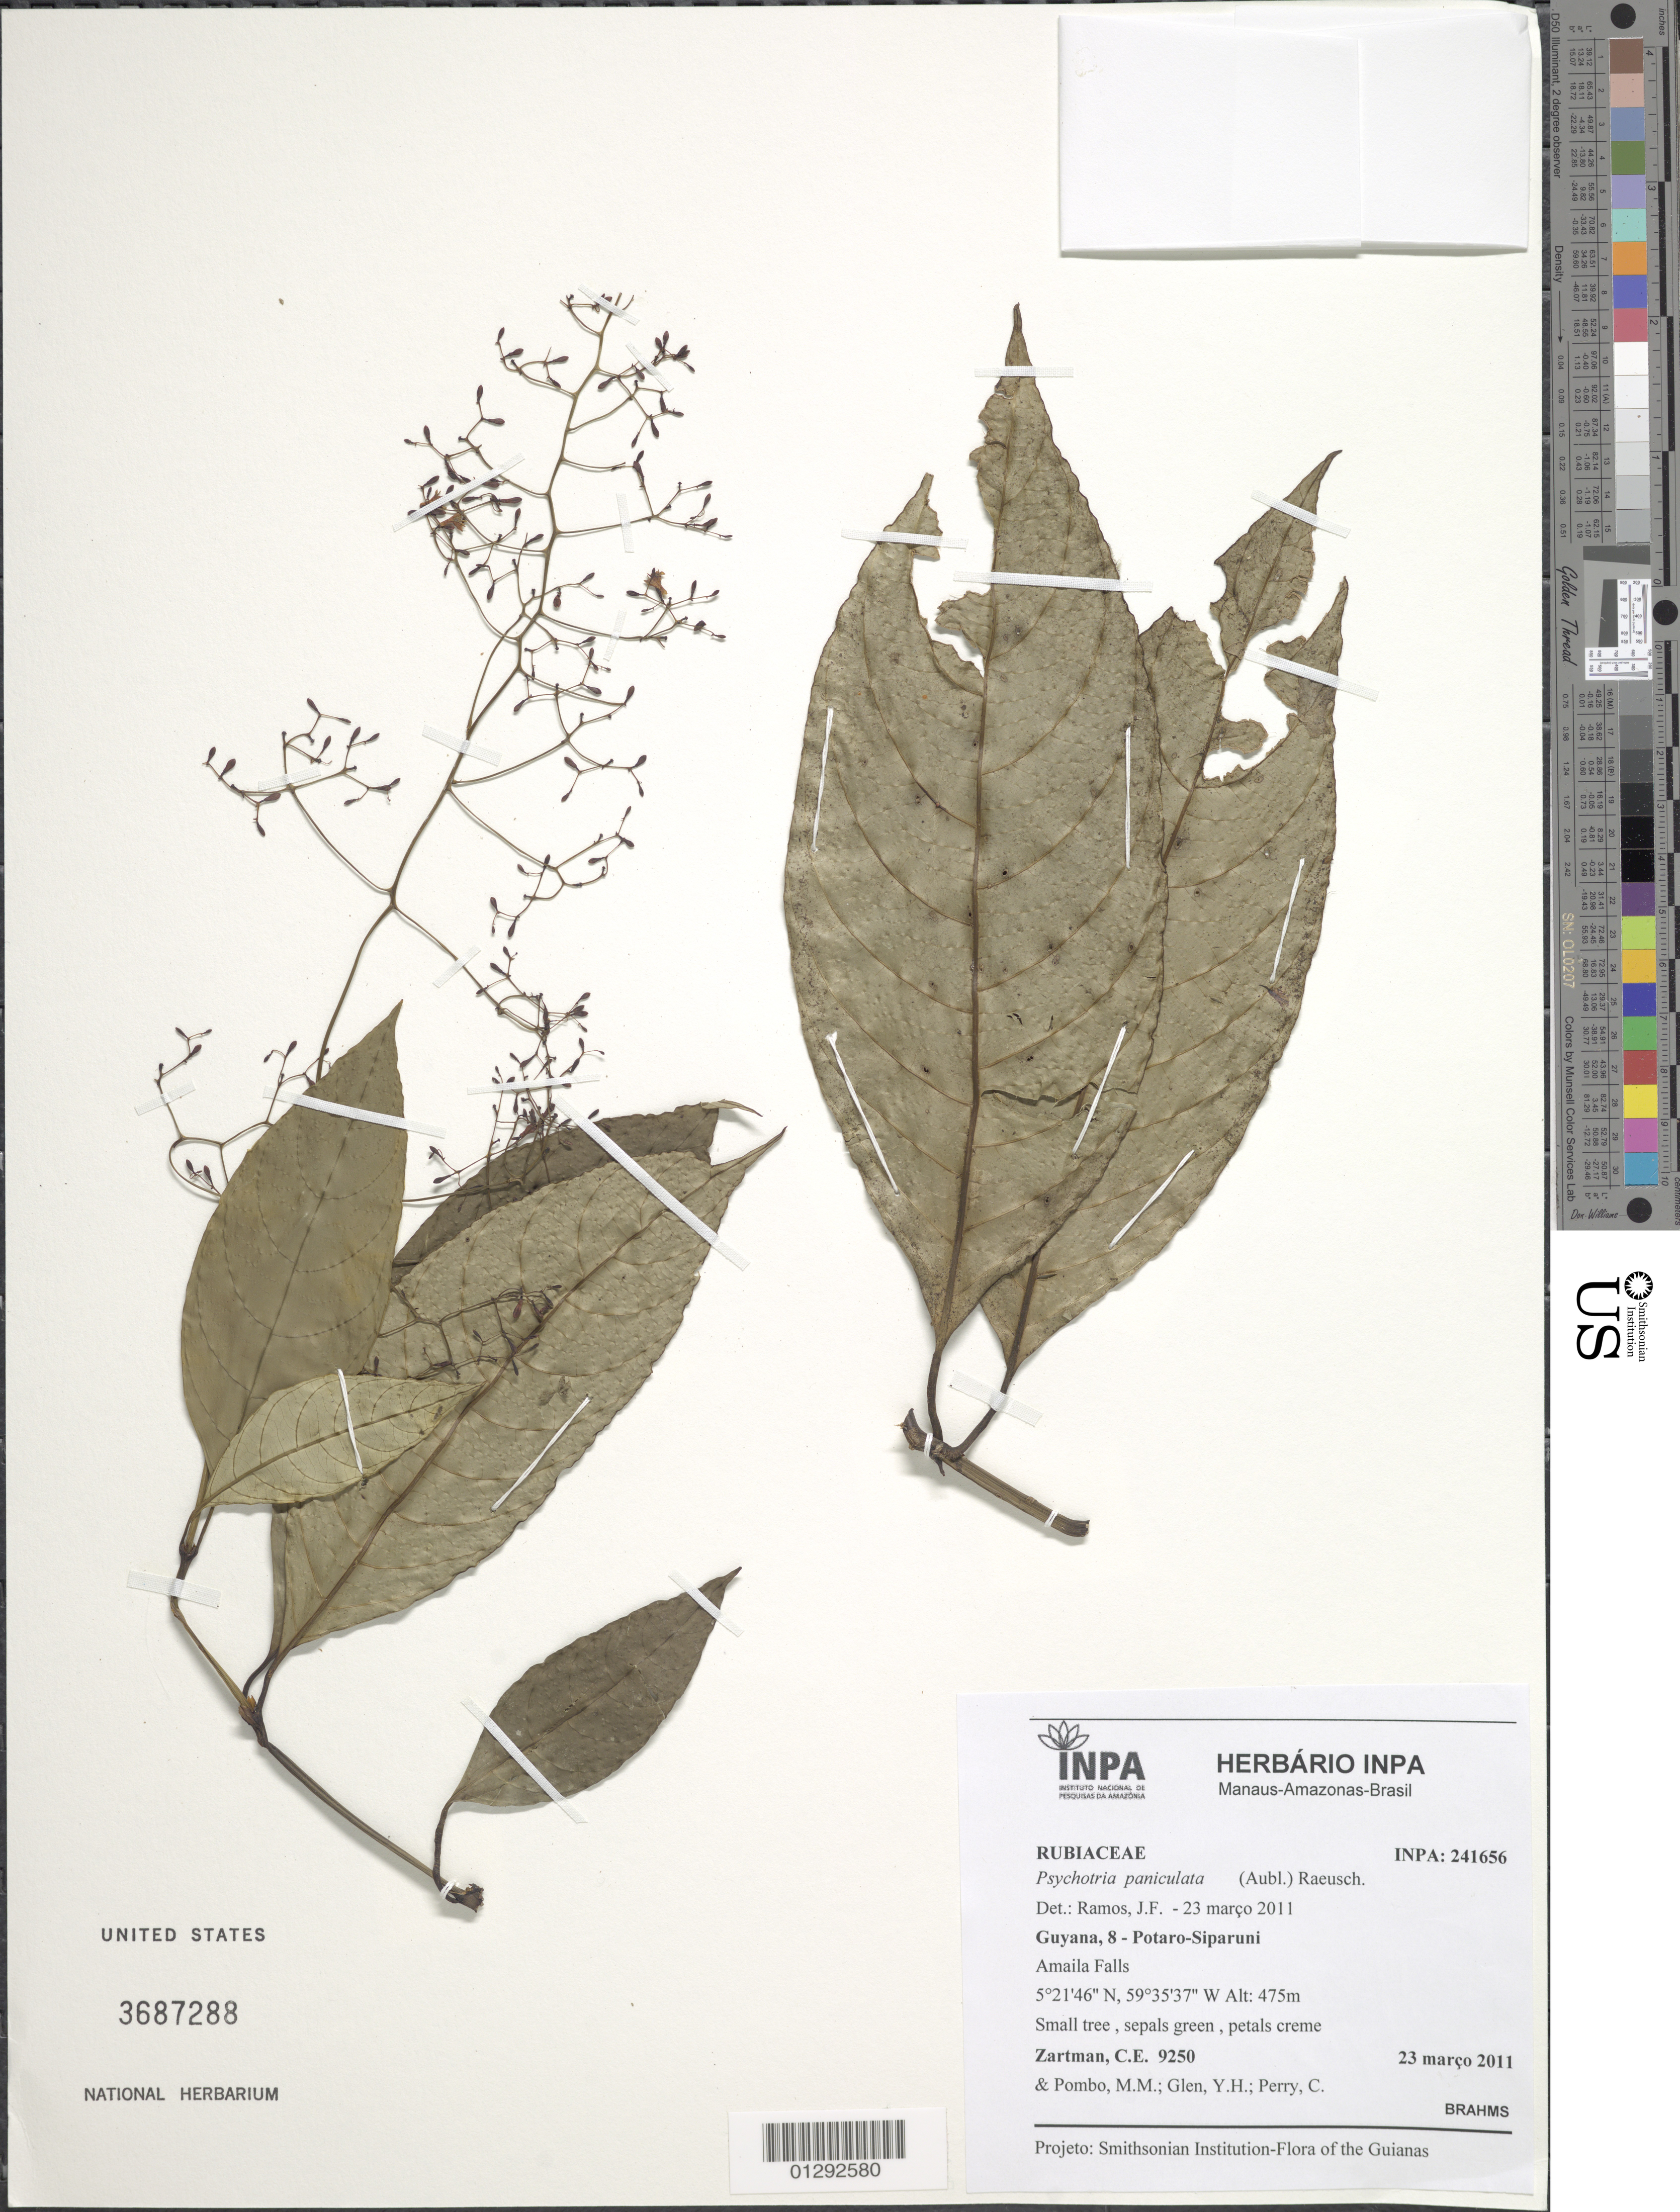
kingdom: Plantae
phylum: Tracheophyta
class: Magnoliopsida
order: Gentianales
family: Rubiaceae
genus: Palicourea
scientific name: Palicourea aubletii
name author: Delprete & J.H. Kirkbr.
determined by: Kirkbride, J. H., Jr.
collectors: C. Zartman, M. Pombo, Y. Glen & C. Perry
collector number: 9250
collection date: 2011-03-23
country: Guyana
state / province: Potaro-Siparuni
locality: Amaila Falls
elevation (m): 475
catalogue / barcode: US 3687288